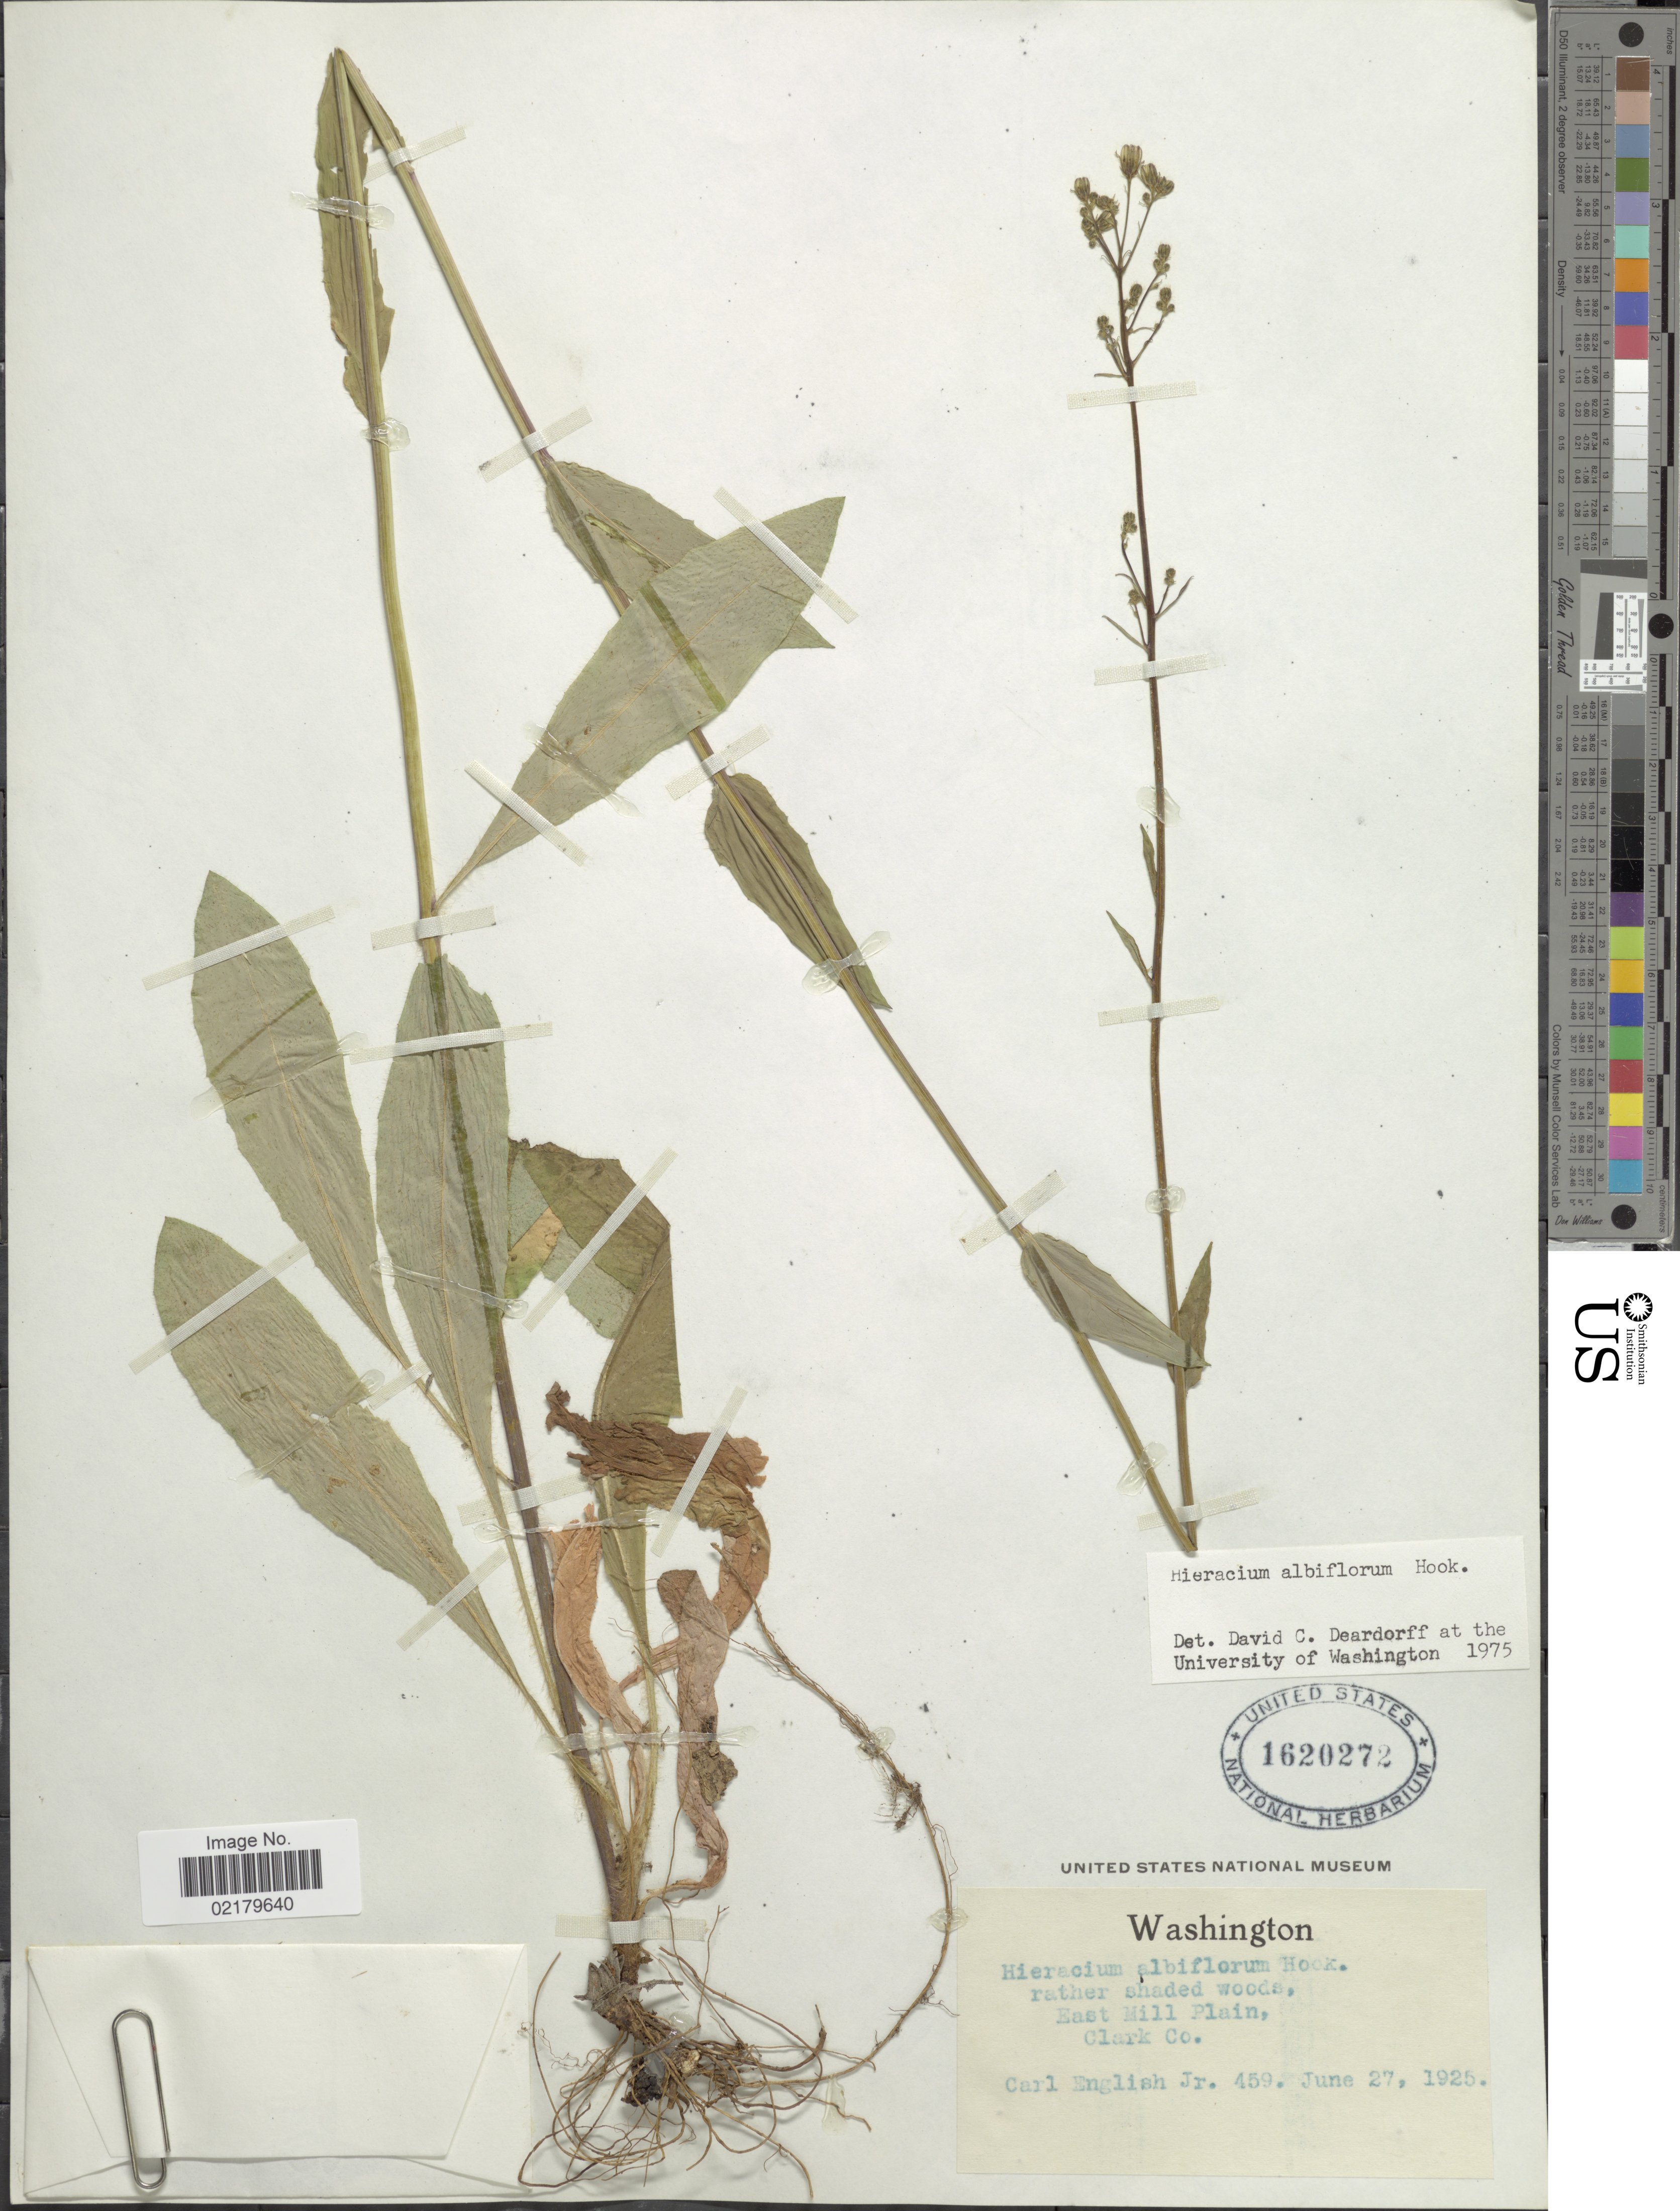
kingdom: Plantae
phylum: Tracheophyta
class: Magnoliopsida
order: Asterales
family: Asteraceae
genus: Hieracium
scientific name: Hieracium albiflorum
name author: Hook.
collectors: C. English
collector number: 459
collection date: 1925-06-27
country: United States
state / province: Washington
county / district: Clark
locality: Rather shaded woods, East Mill Plain, Clark Co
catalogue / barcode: US 1620272